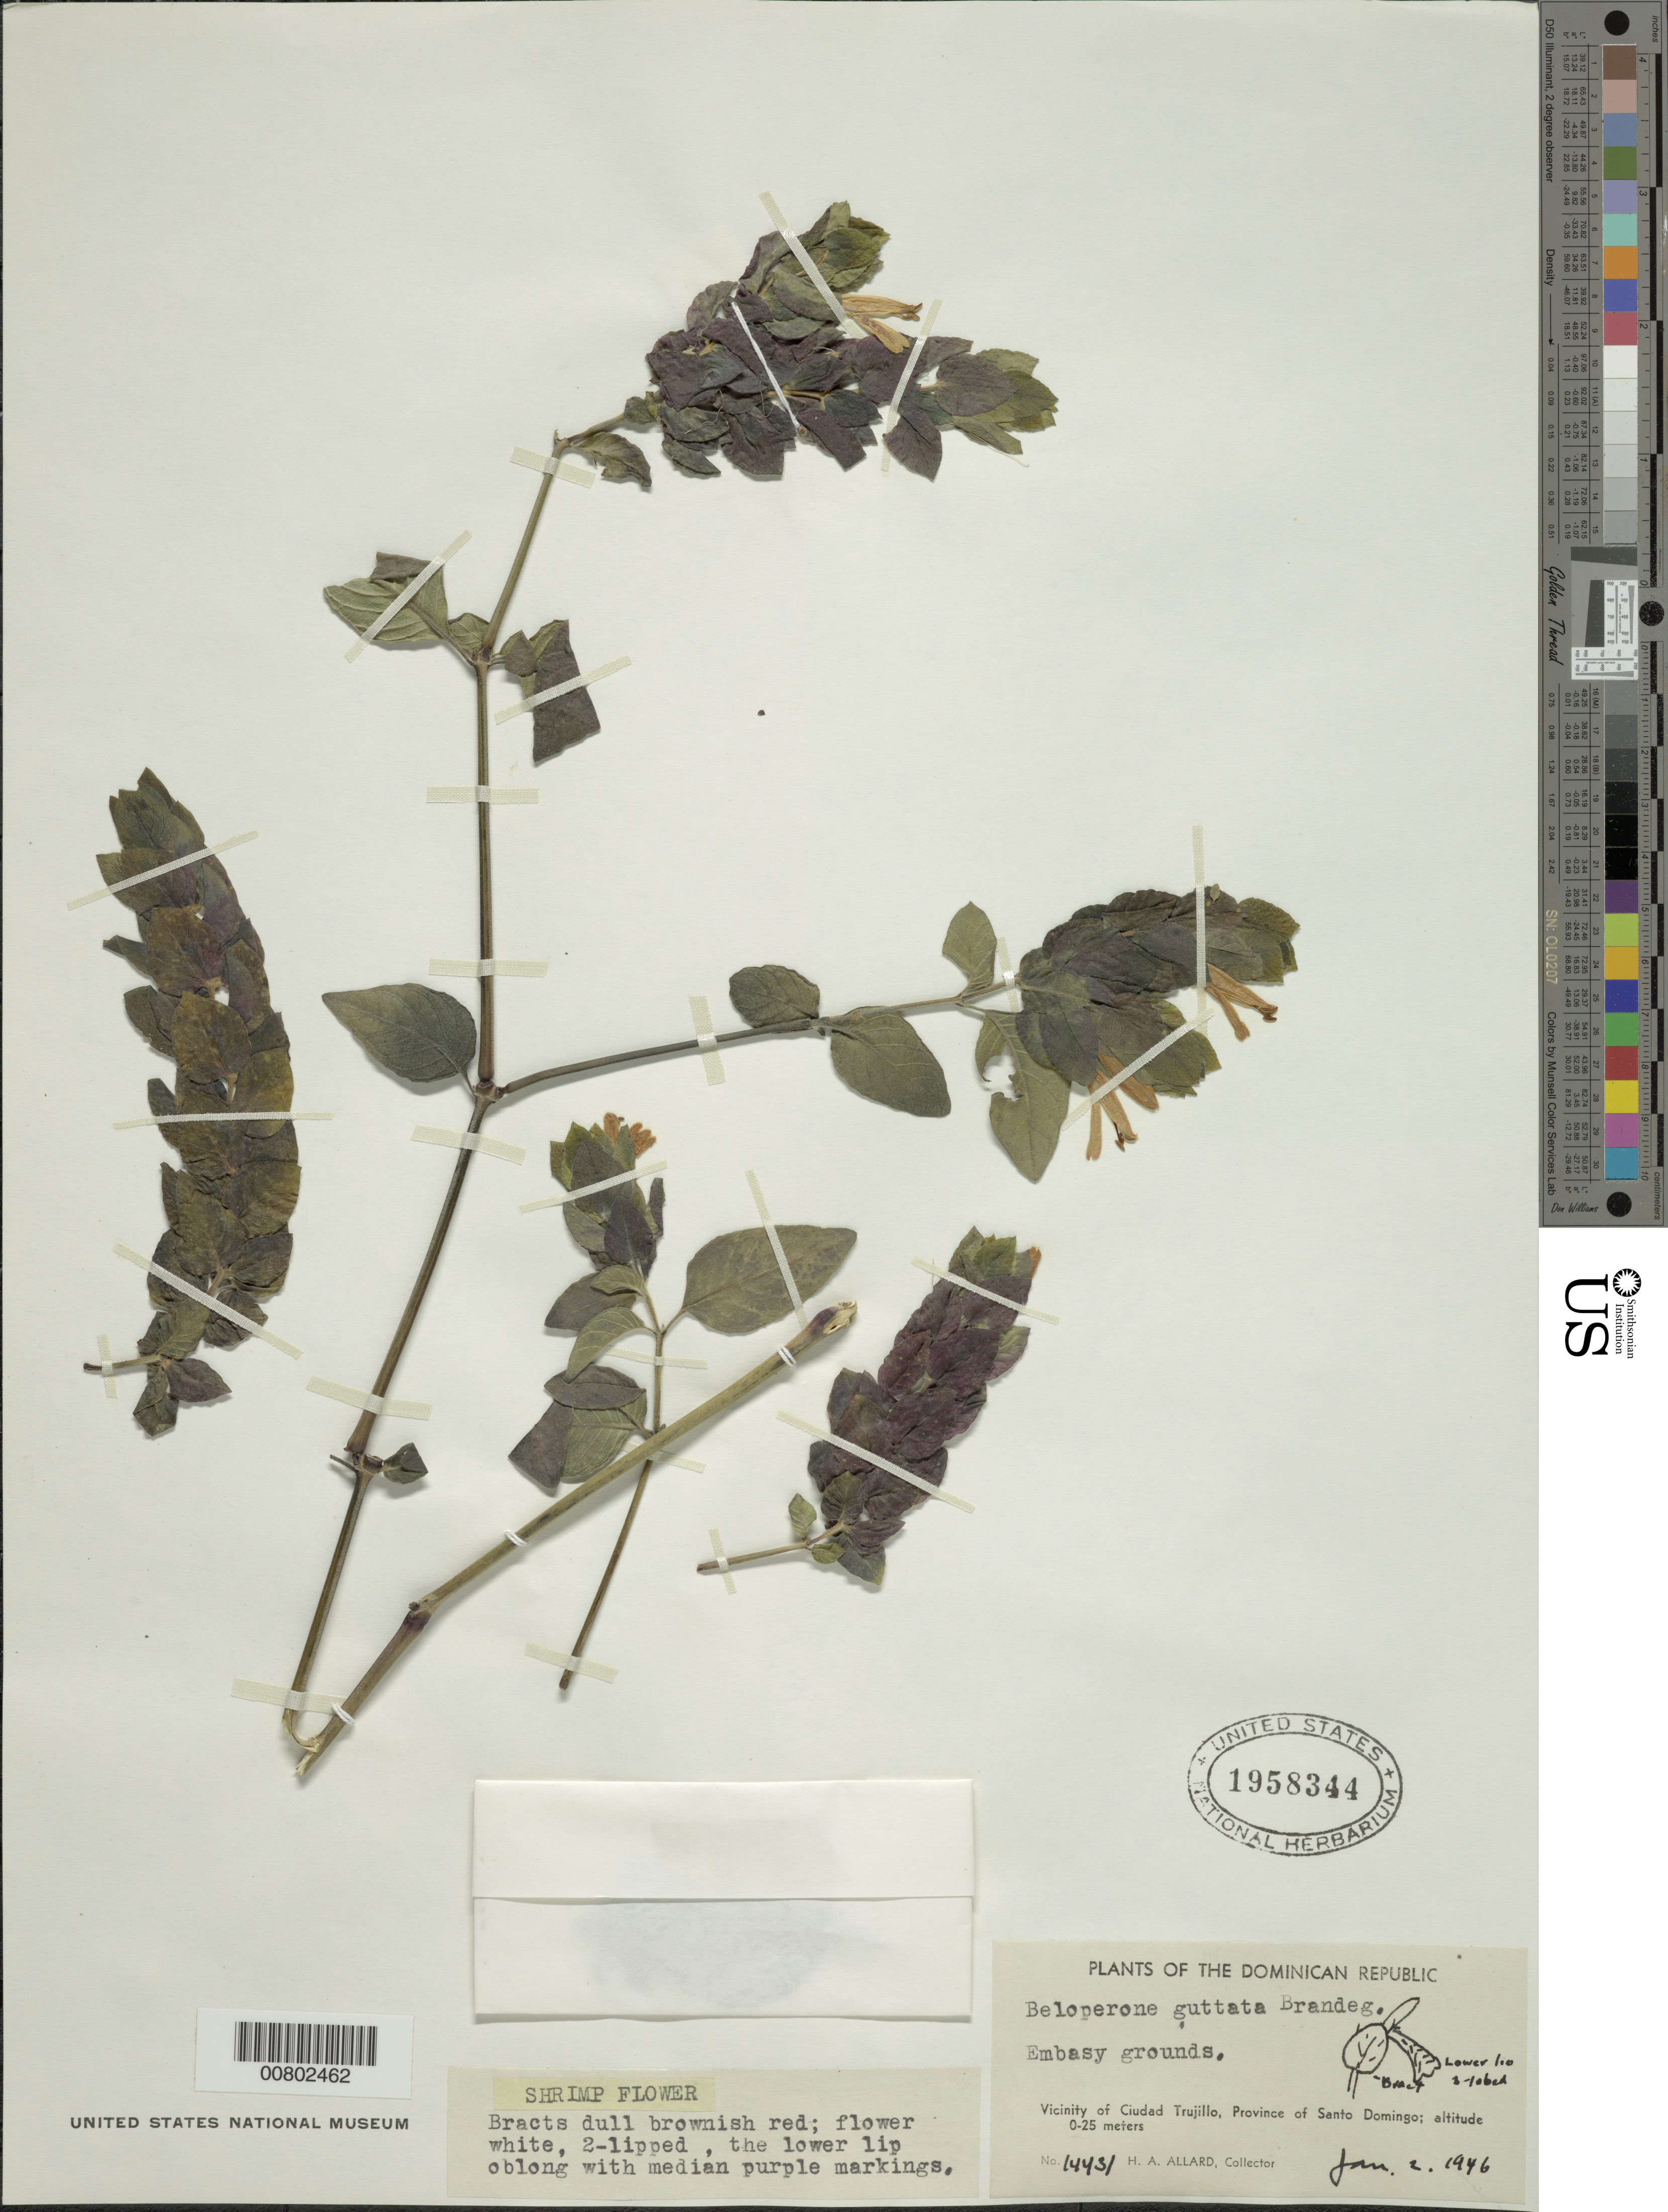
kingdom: Plantae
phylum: Tracheophyta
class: Magnoliopsida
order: Lamiales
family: Acanthaceae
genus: Justicia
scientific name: Justicia brandegeana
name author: Wassh. & L.B. Sm.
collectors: H. A. Allard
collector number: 14431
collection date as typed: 02 Jan 1946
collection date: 1946-01-02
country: Dominican Republic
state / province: Distrito Nacional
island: Hispaniola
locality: Vicinity of Santo Domingo City, Embassy grounds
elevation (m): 0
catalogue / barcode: US 1958344